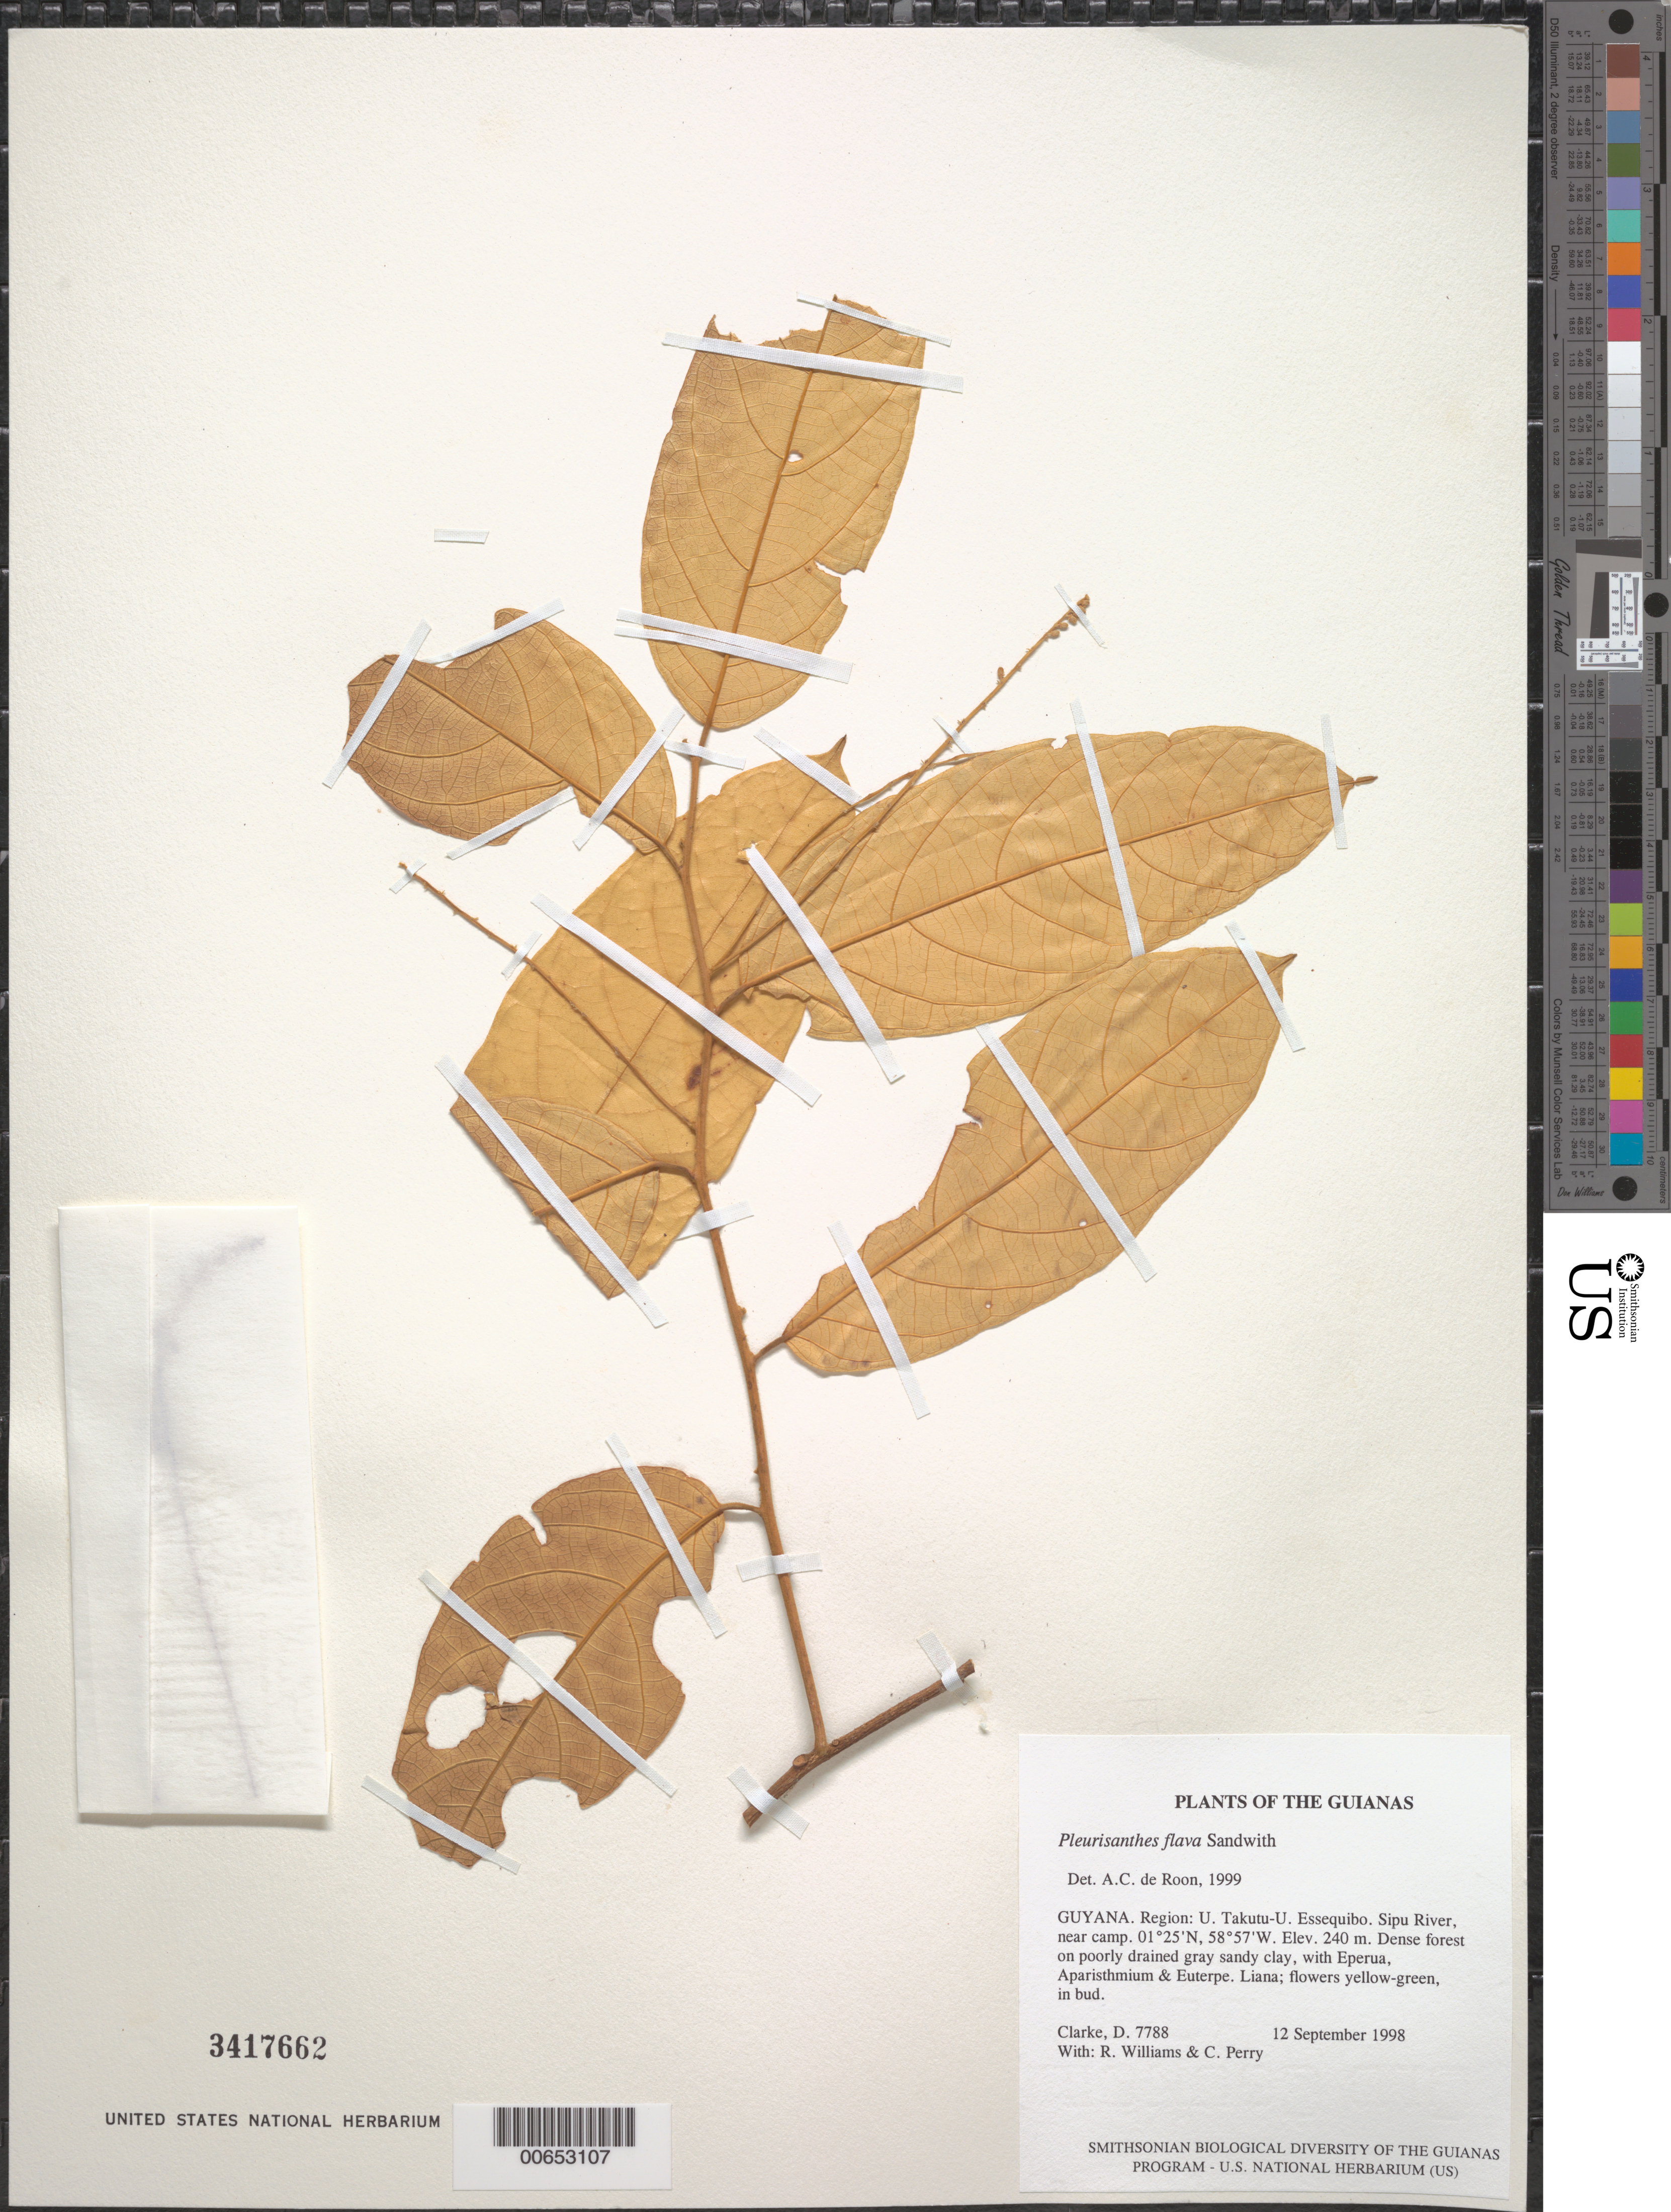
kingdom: Plantae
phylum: Tracheophyta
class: Magnoliopsida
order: Icacinales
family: Icacinaceae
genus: Pleurisanthes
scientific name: Pleurisanthes flava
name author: Sandwith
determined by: de Roon, A. C.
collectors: H. D. Clarke, R. Williams & C. Perry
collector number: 7788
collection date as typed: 12 September 1998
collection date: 1998-09-12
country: Guyana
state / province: U. Takutu-U. Essequibo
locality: Sipu River, near camp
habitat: Dense forest on poorly drained gray sandy clay, with Eperua, Aparisthmium & Euterpe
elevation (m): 240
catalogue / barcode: US 3417662